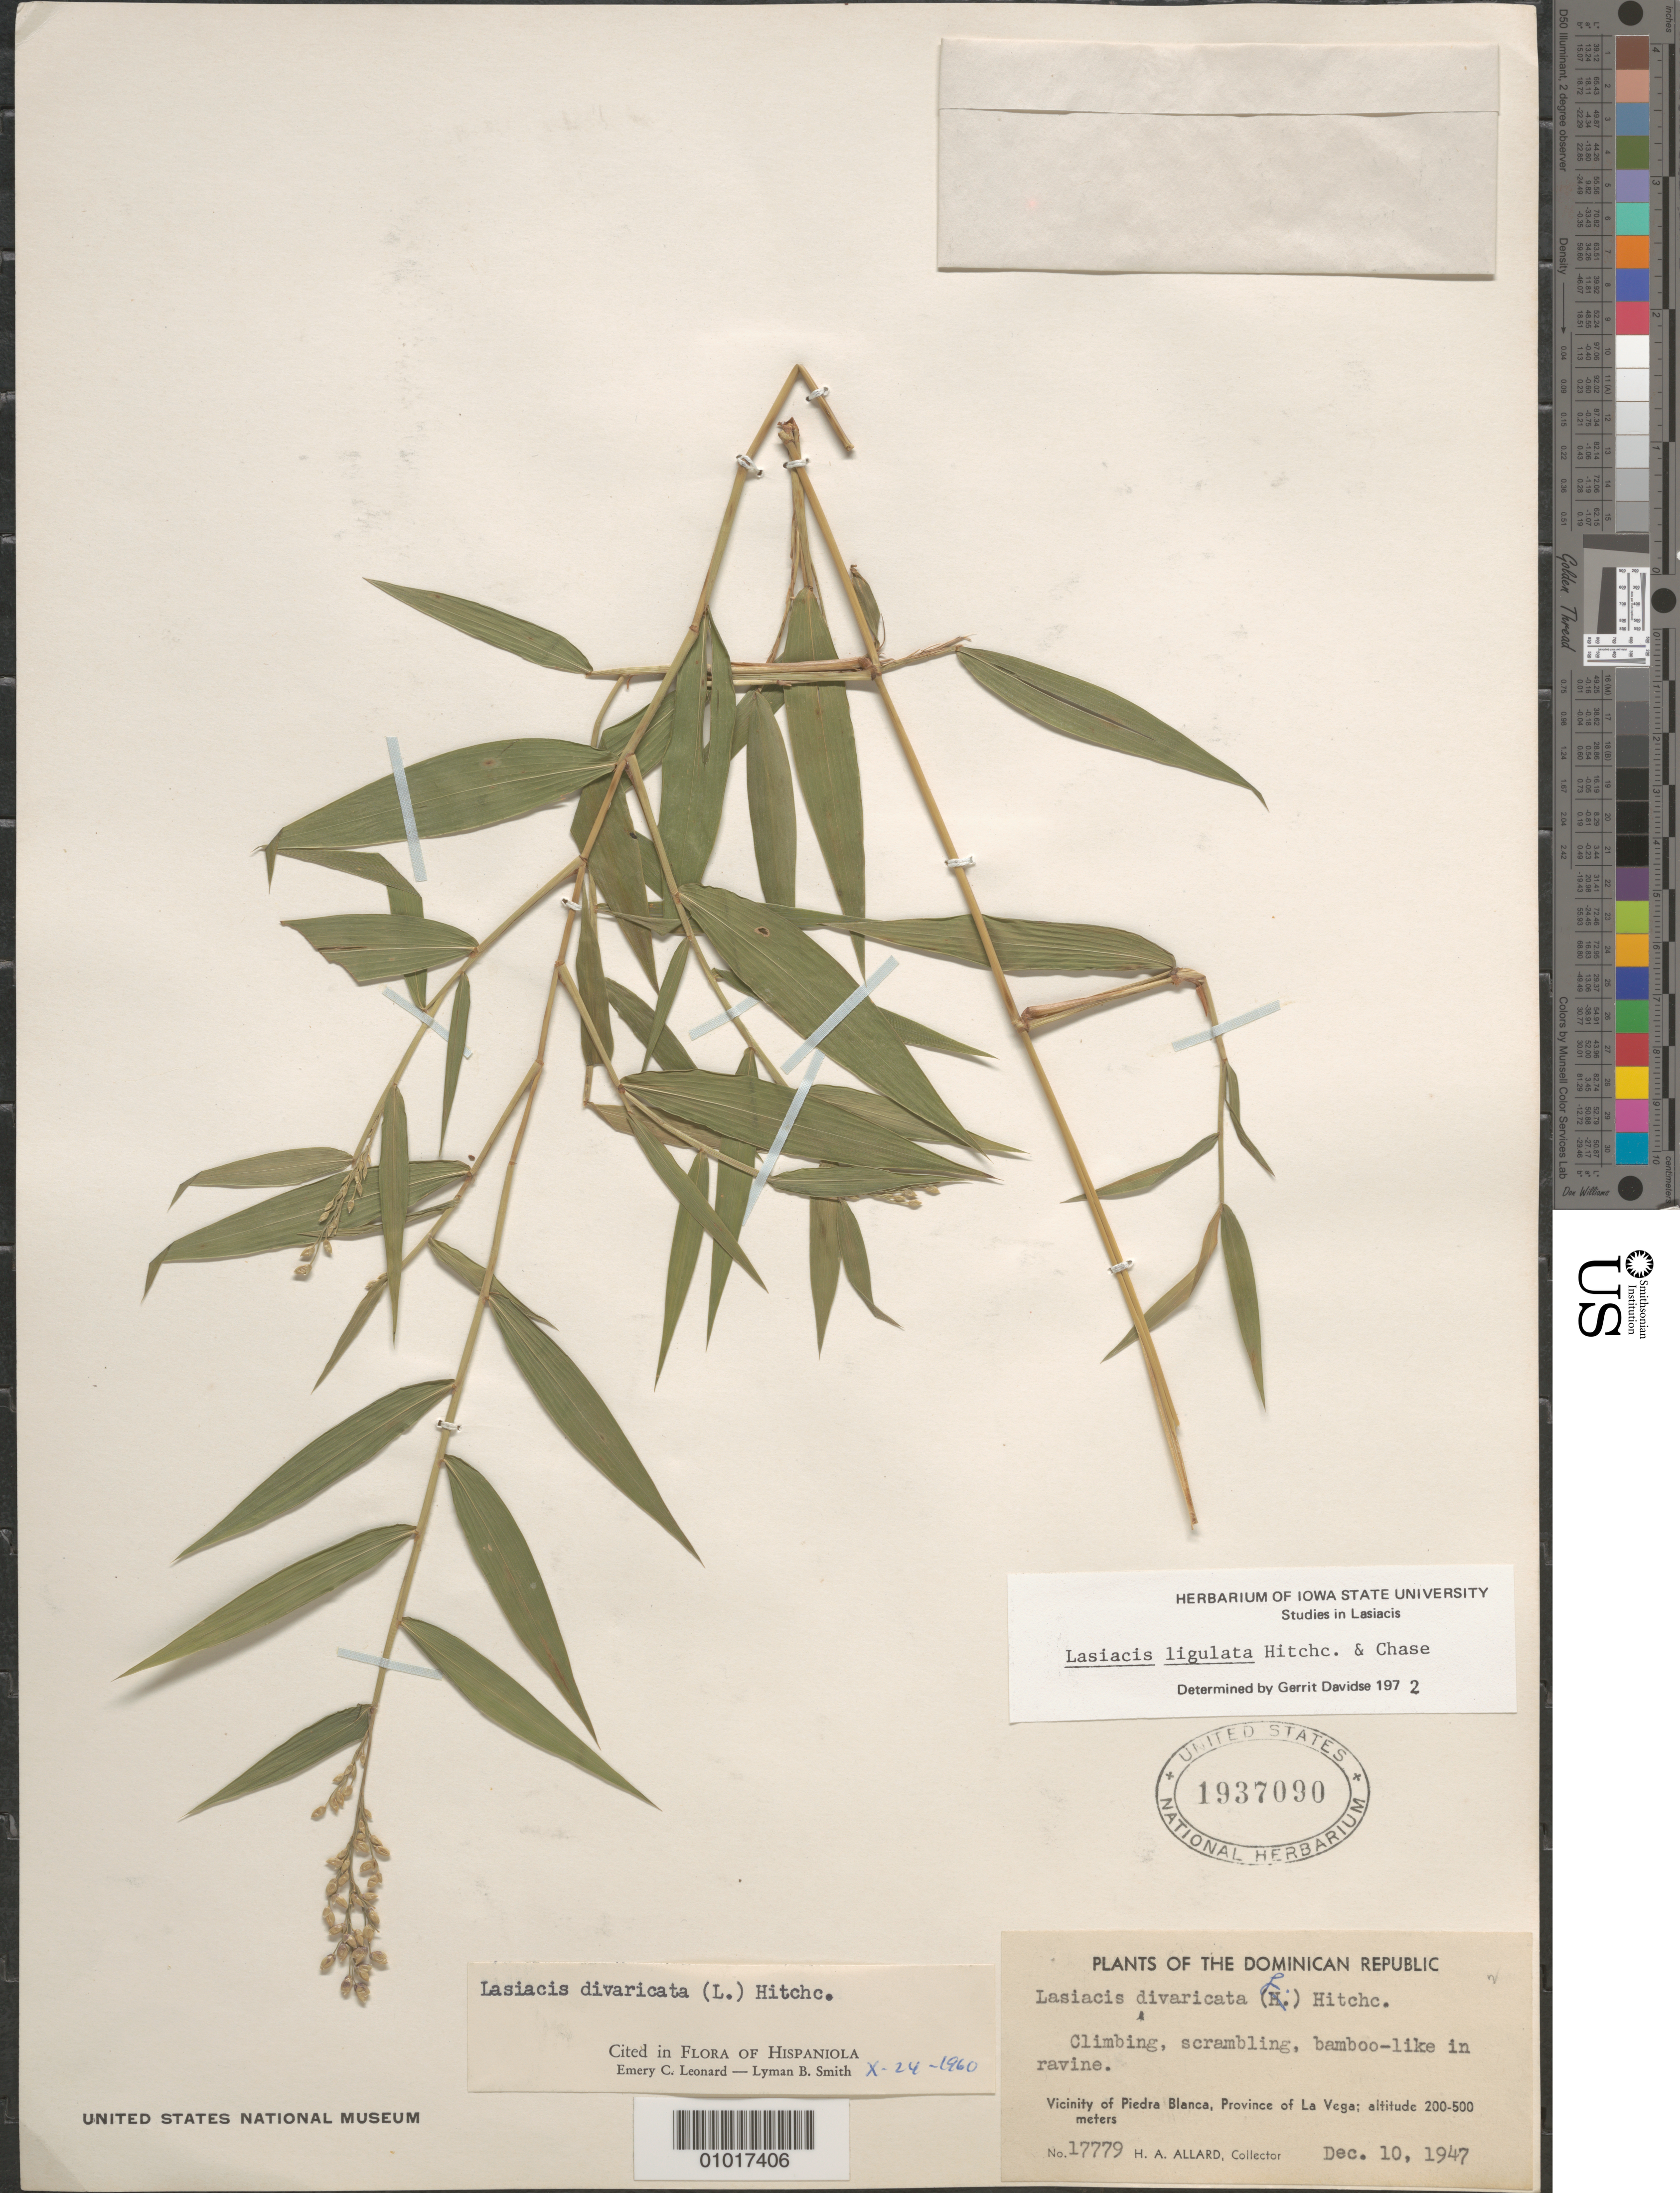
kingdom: Plantae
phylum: Tracheophyta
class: Liliopsida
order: Poales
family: Poaceae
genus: Lasiacis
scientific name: Lasiacis ligulata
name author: Hitchc. & Chase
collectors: H. A. Allard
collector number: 17779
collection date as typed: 10 Dec 1947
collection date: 1947-12-10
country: Dominican Republic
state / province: La Vega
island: Hispaniola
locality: Vicinity of Piedra Blanca,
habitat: in ravine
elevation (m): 200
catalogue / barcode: US 1937090